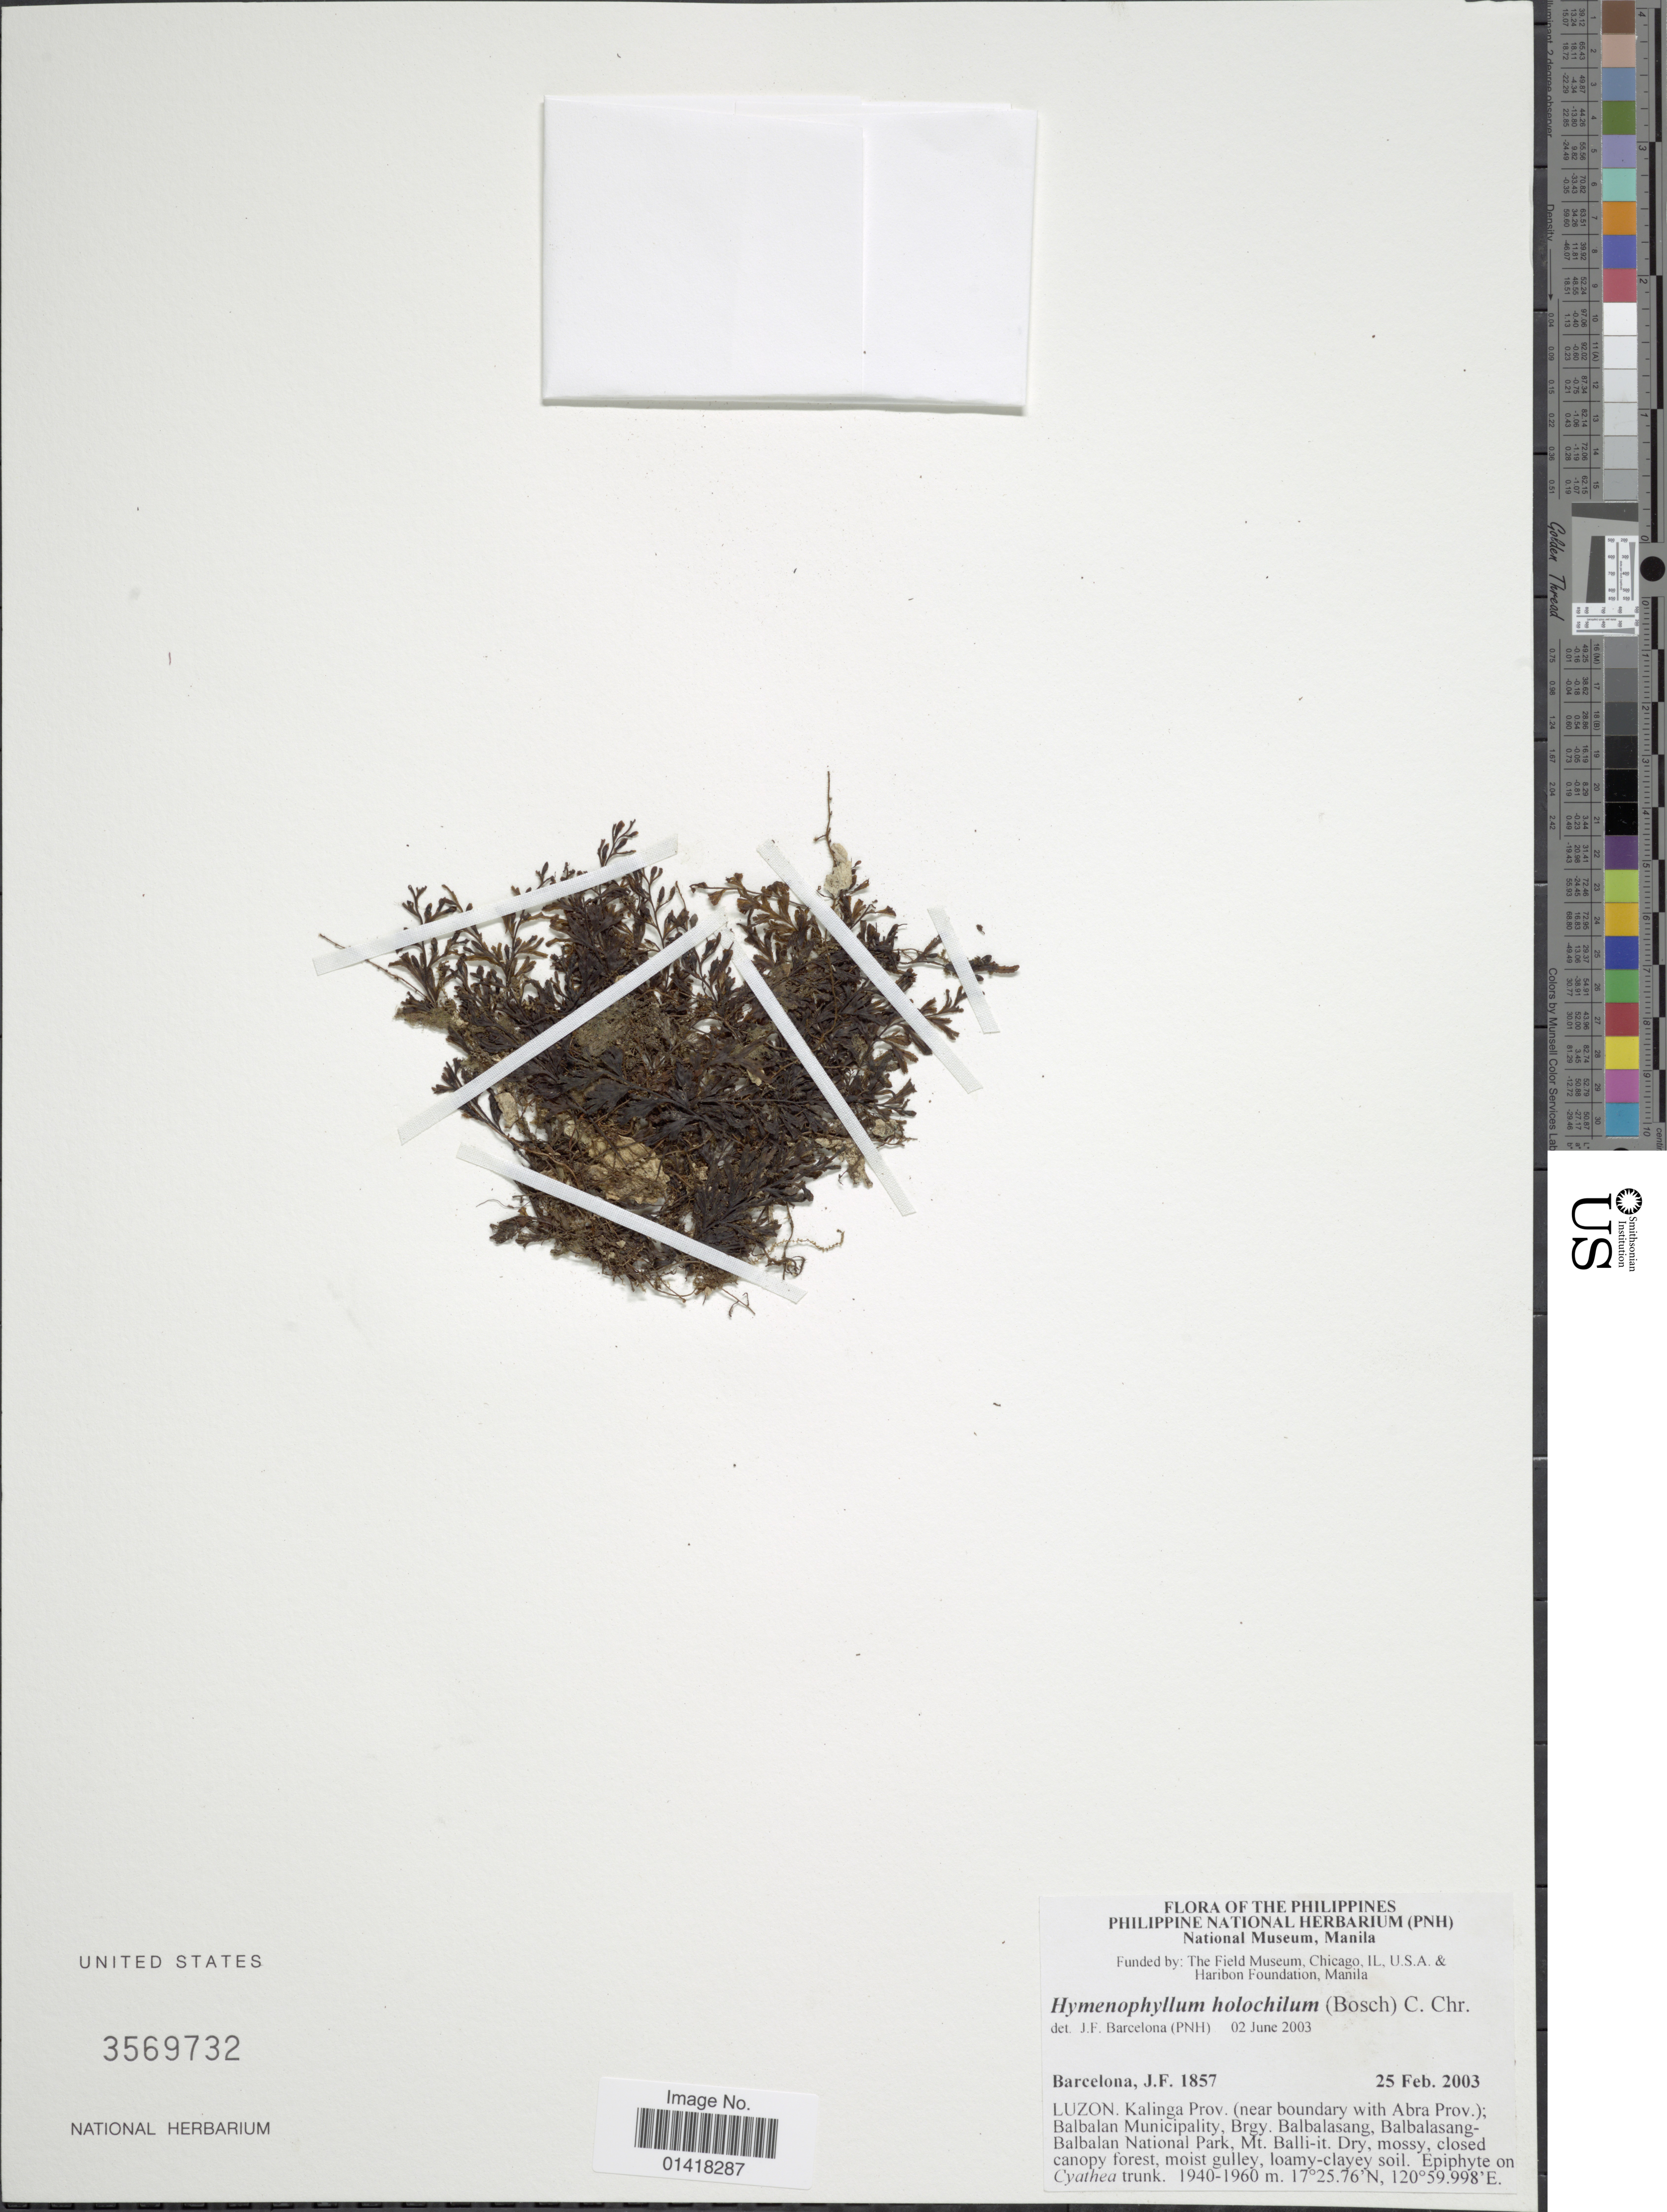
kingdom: Plantae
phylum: Tracheophyta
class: Polypodiopsida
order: Hymenophyllales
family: Hymenophyllaceae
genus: Hymenophyllum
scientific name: Hymenophyllum holochilum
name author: (Bosch) C. Chr.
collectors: J. F. Barcelona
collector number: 1857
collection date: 2003-02-25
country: Philippines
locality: The Philippines. Kalinga Prov. (near boundary with Abra Prov.); Balbalan Municipality, Brgy. Balbalasang, Balbalasang-Balbalan National Park. Mt Balli-it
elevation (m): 1940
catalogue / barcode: US 3569732